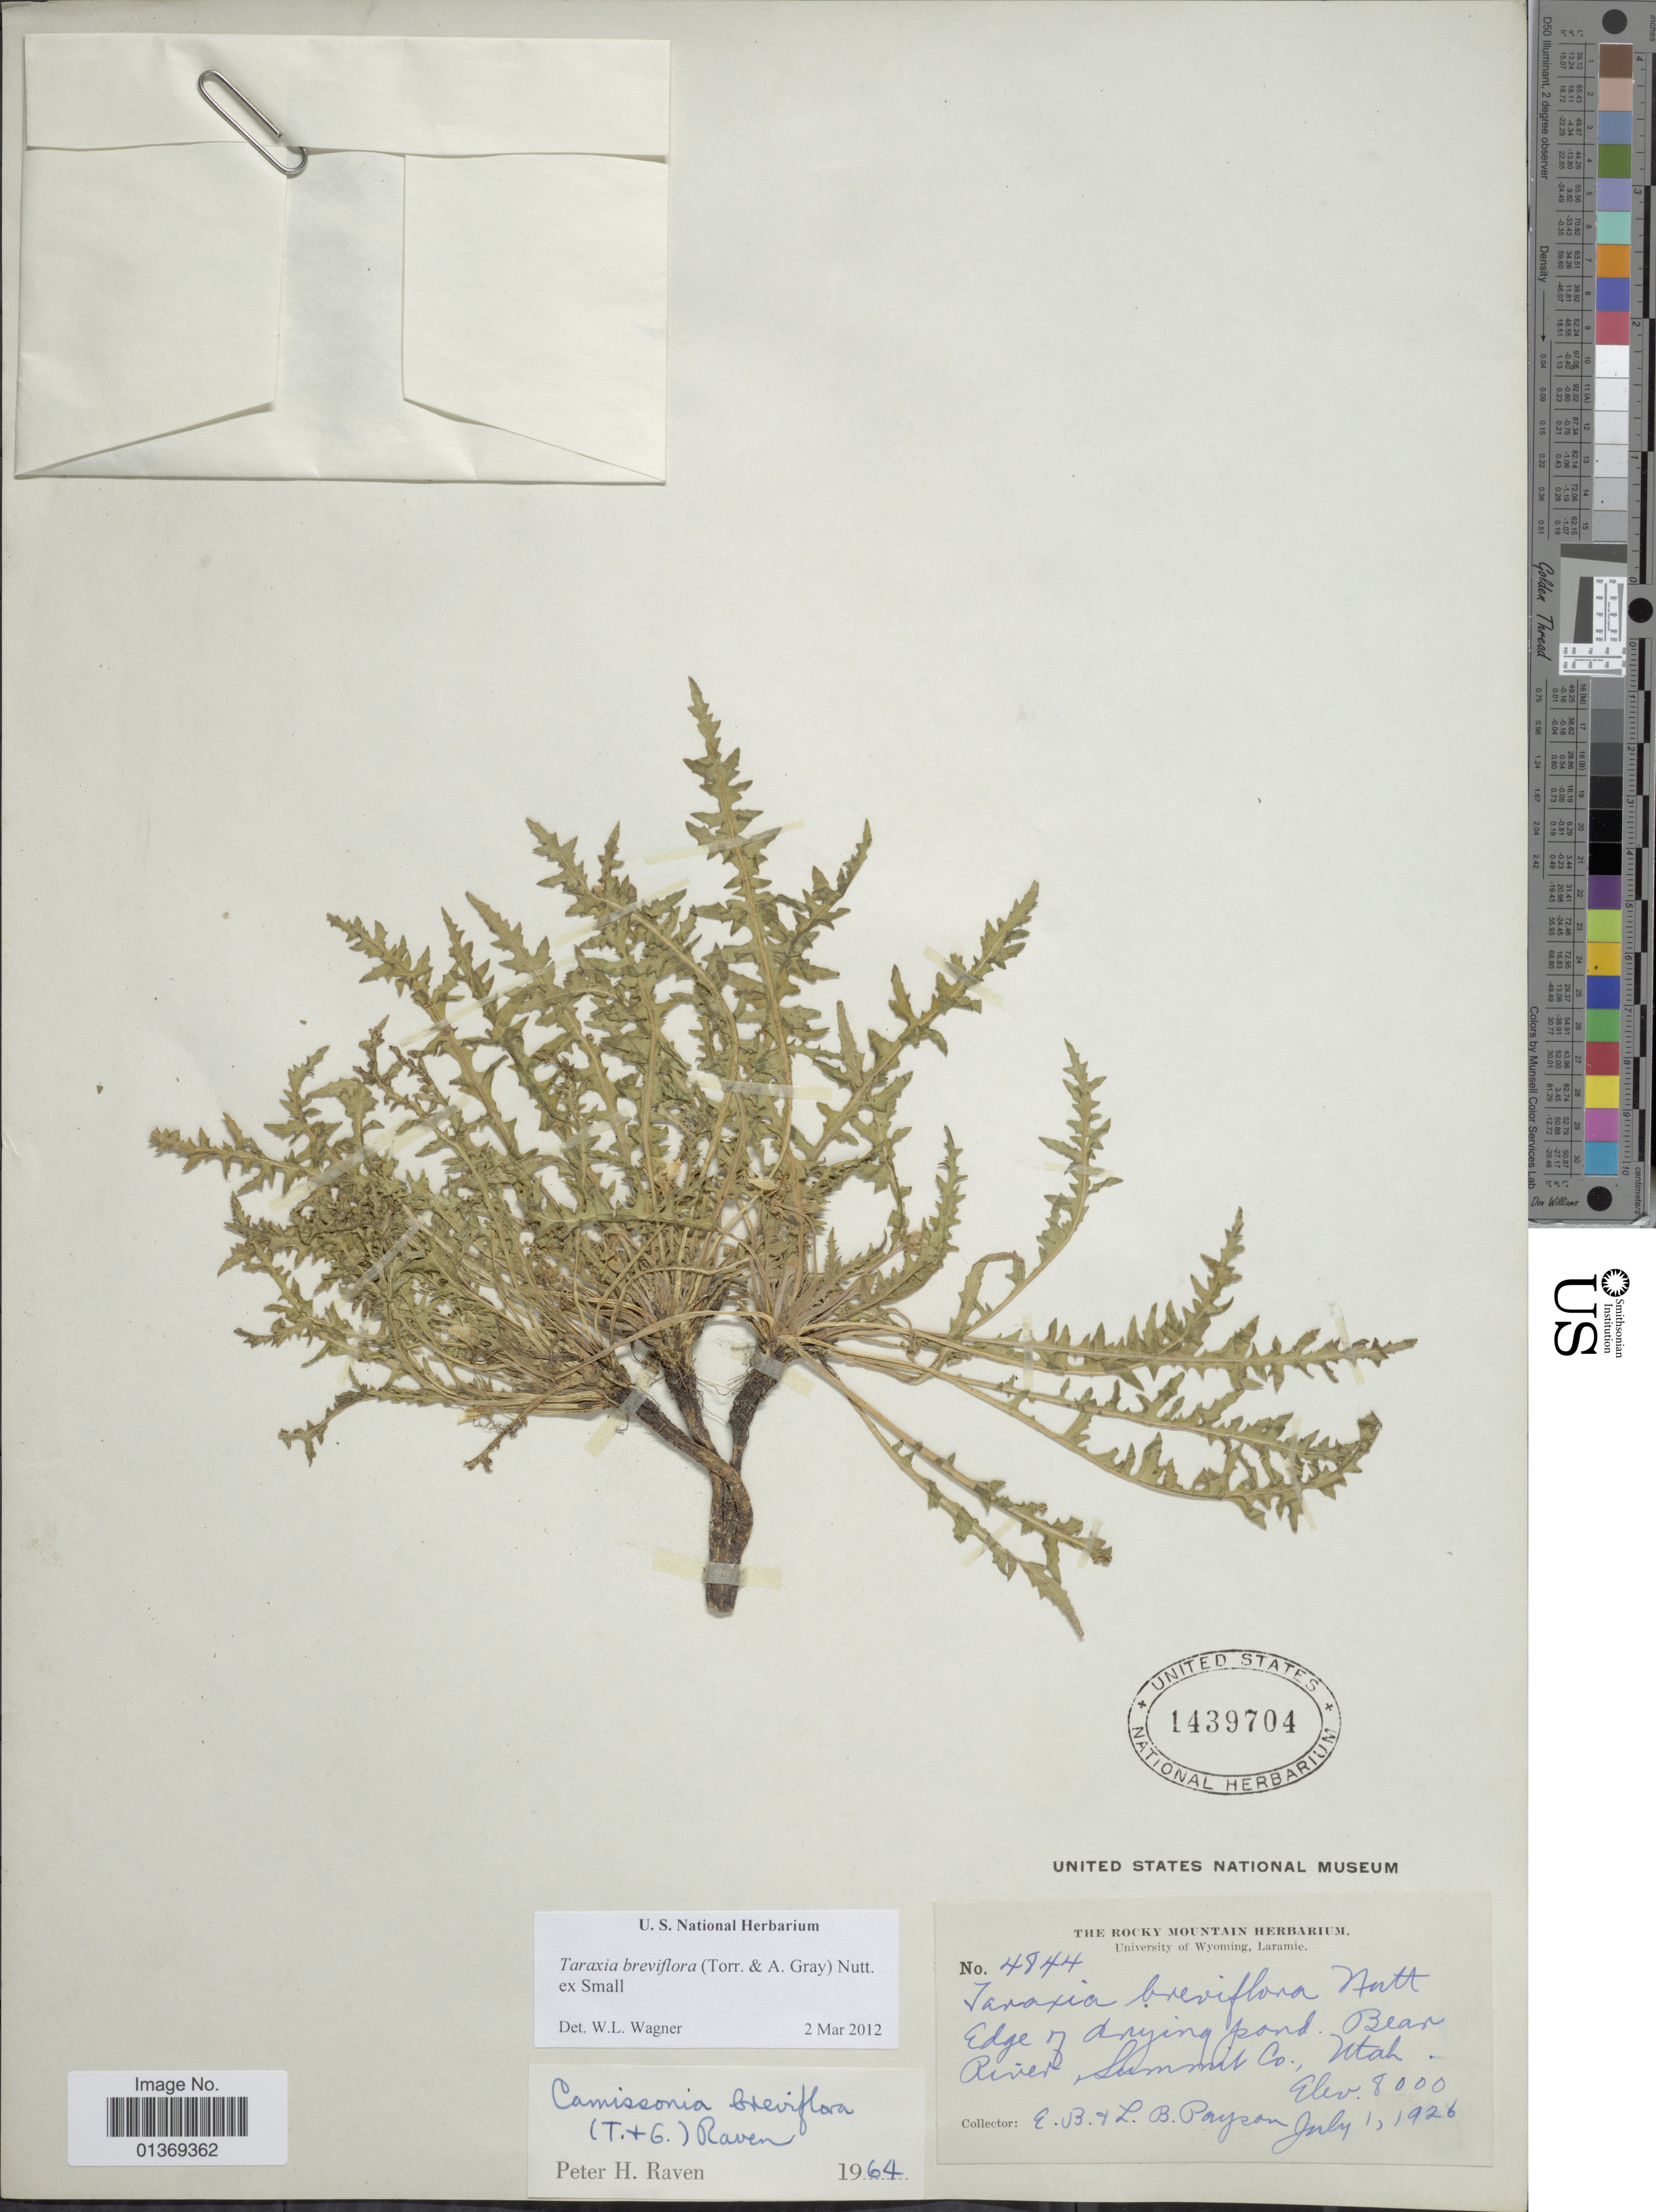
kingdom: Plantae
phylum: Tracheophyta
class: Magnoliopsida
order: Myrtales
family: Onagraceae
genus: Taraxia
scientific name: Taraxia breviflora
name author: (Torr. & A. Gray) Nutt. ex Small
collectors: E. B. Payson & L. Payson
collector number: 4844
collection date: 1926-07-01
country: United States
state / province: Utah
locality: Edge of drying pond, Bear River, Summit Co.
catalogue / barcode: US 1439704